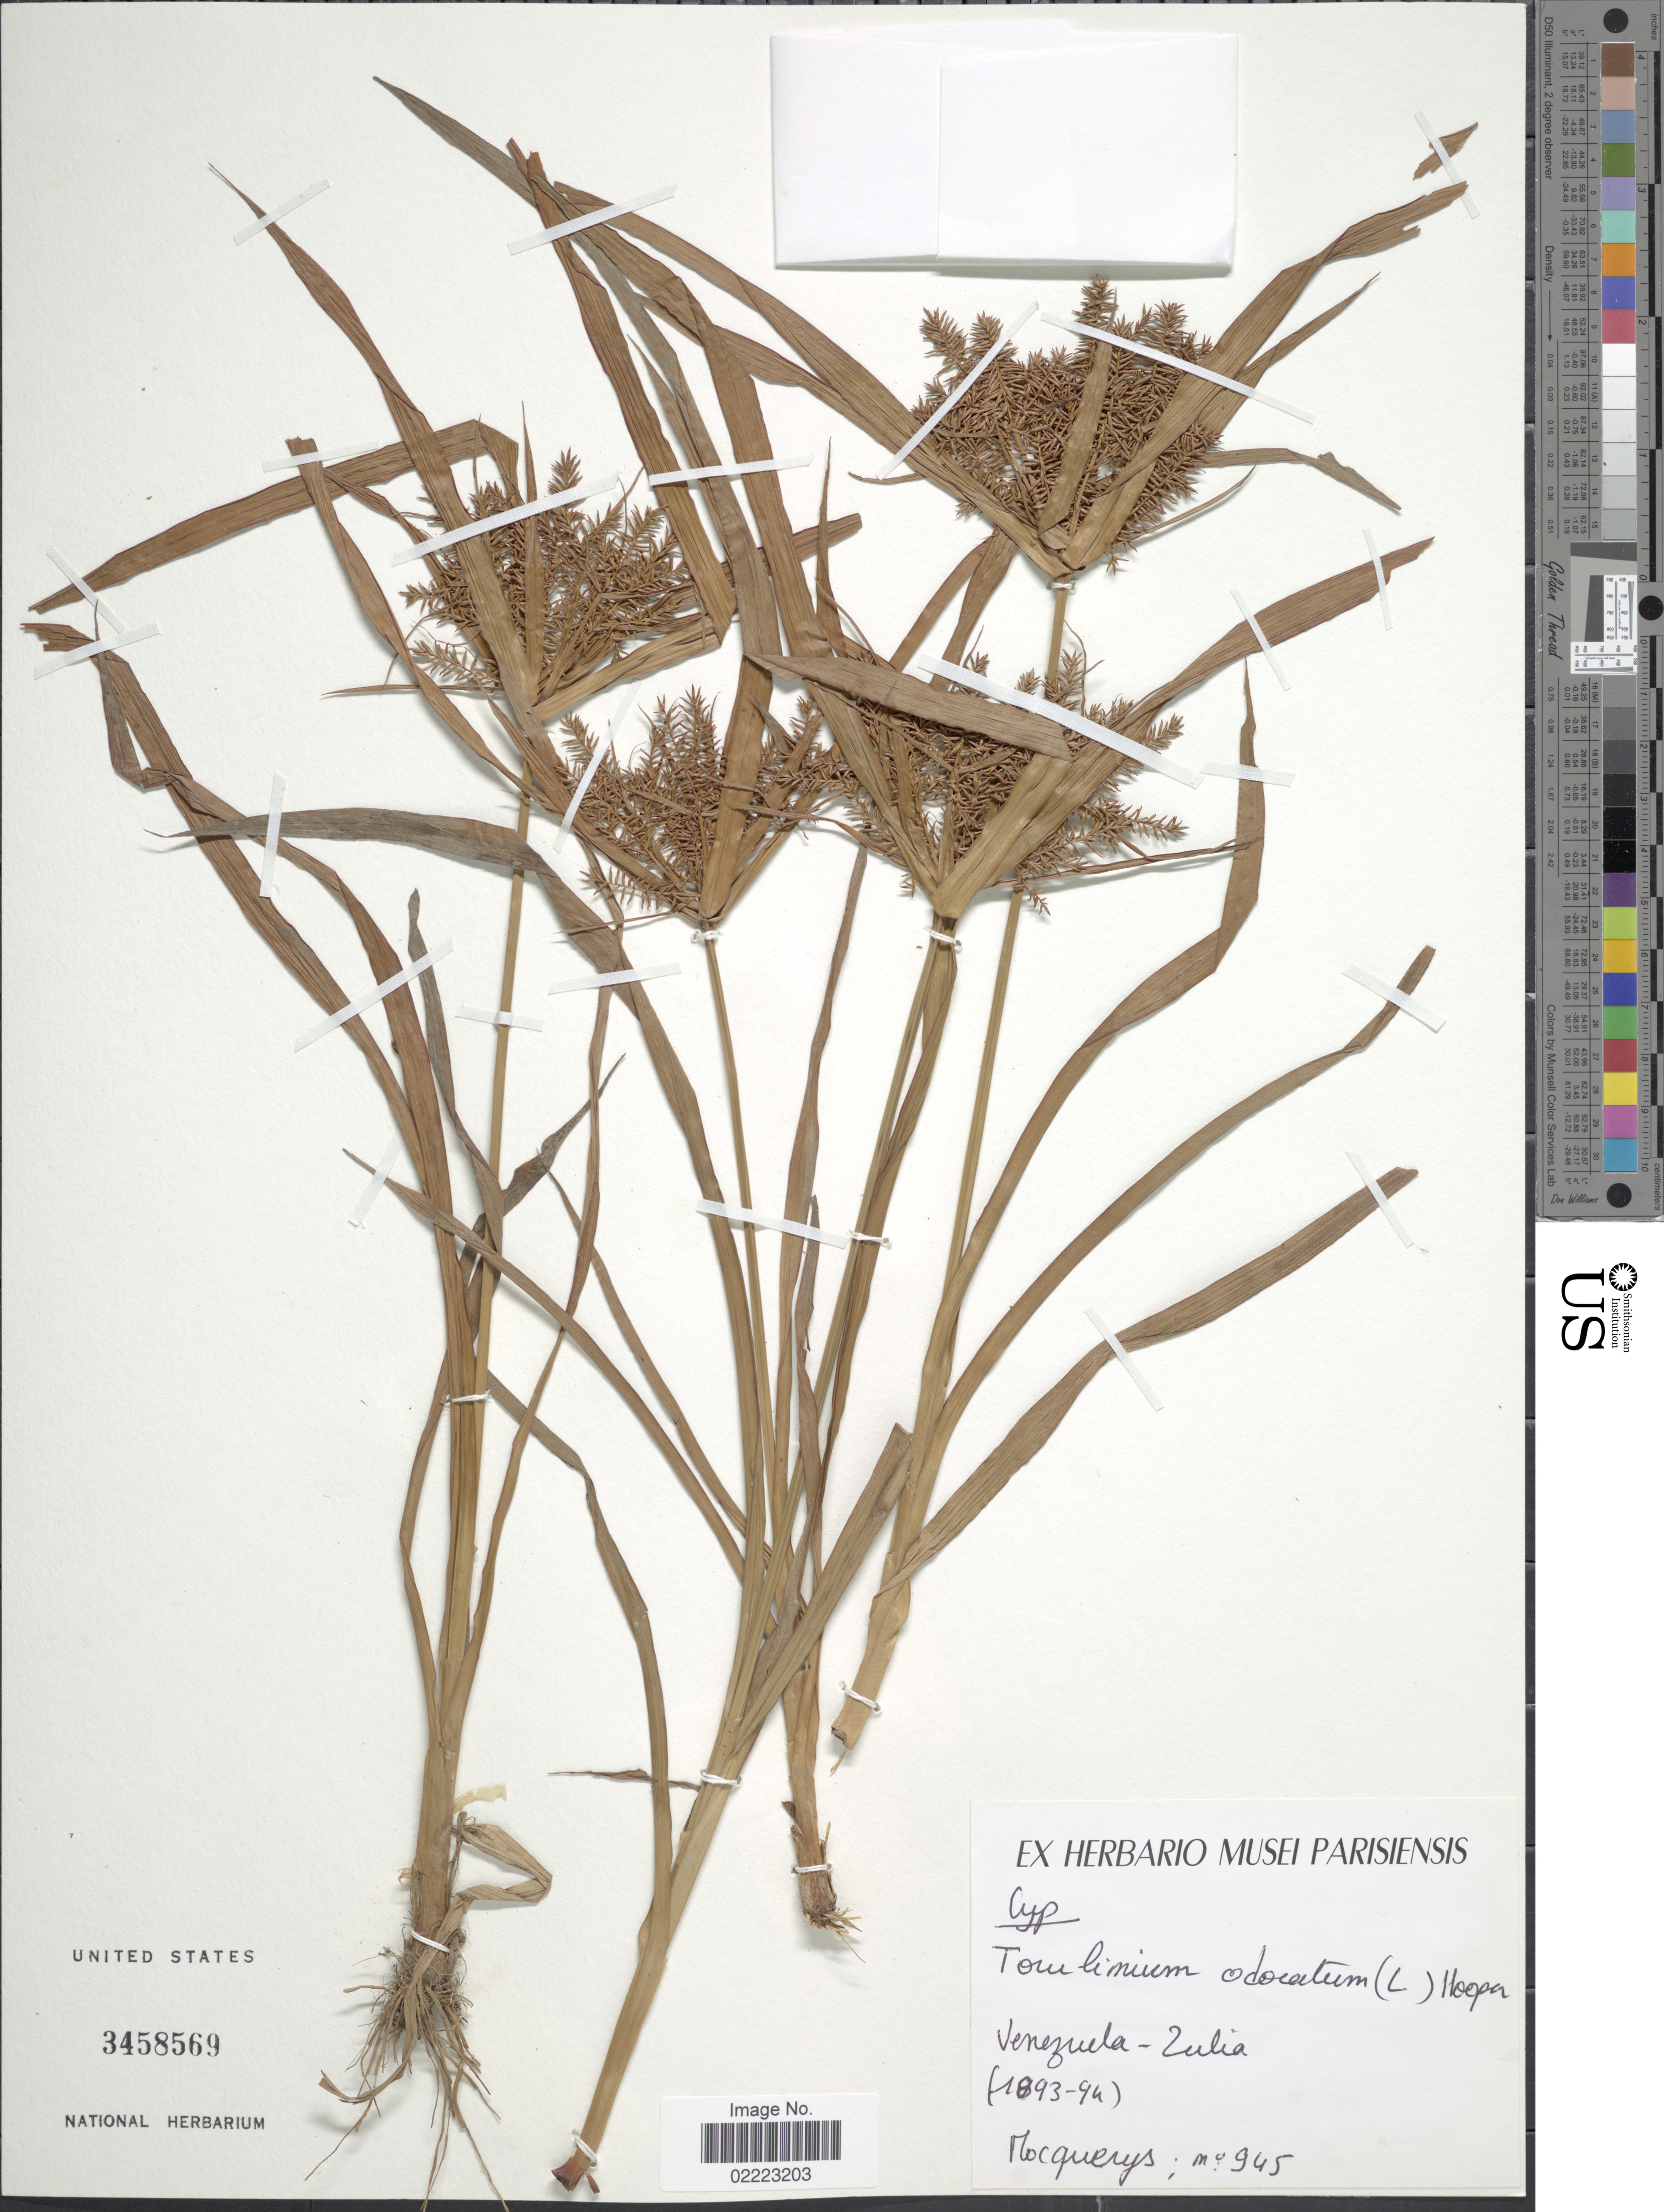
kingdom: Plantae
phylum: Tracheophyta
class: Liliopsida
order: Poales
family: Cyperaceae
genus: Cyperus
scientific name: Cyperus odoratus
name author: L.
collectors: A. Mocquerys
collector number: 945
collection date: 1893/1894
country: Venezuela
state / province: Zulia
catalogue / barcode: US 3458569